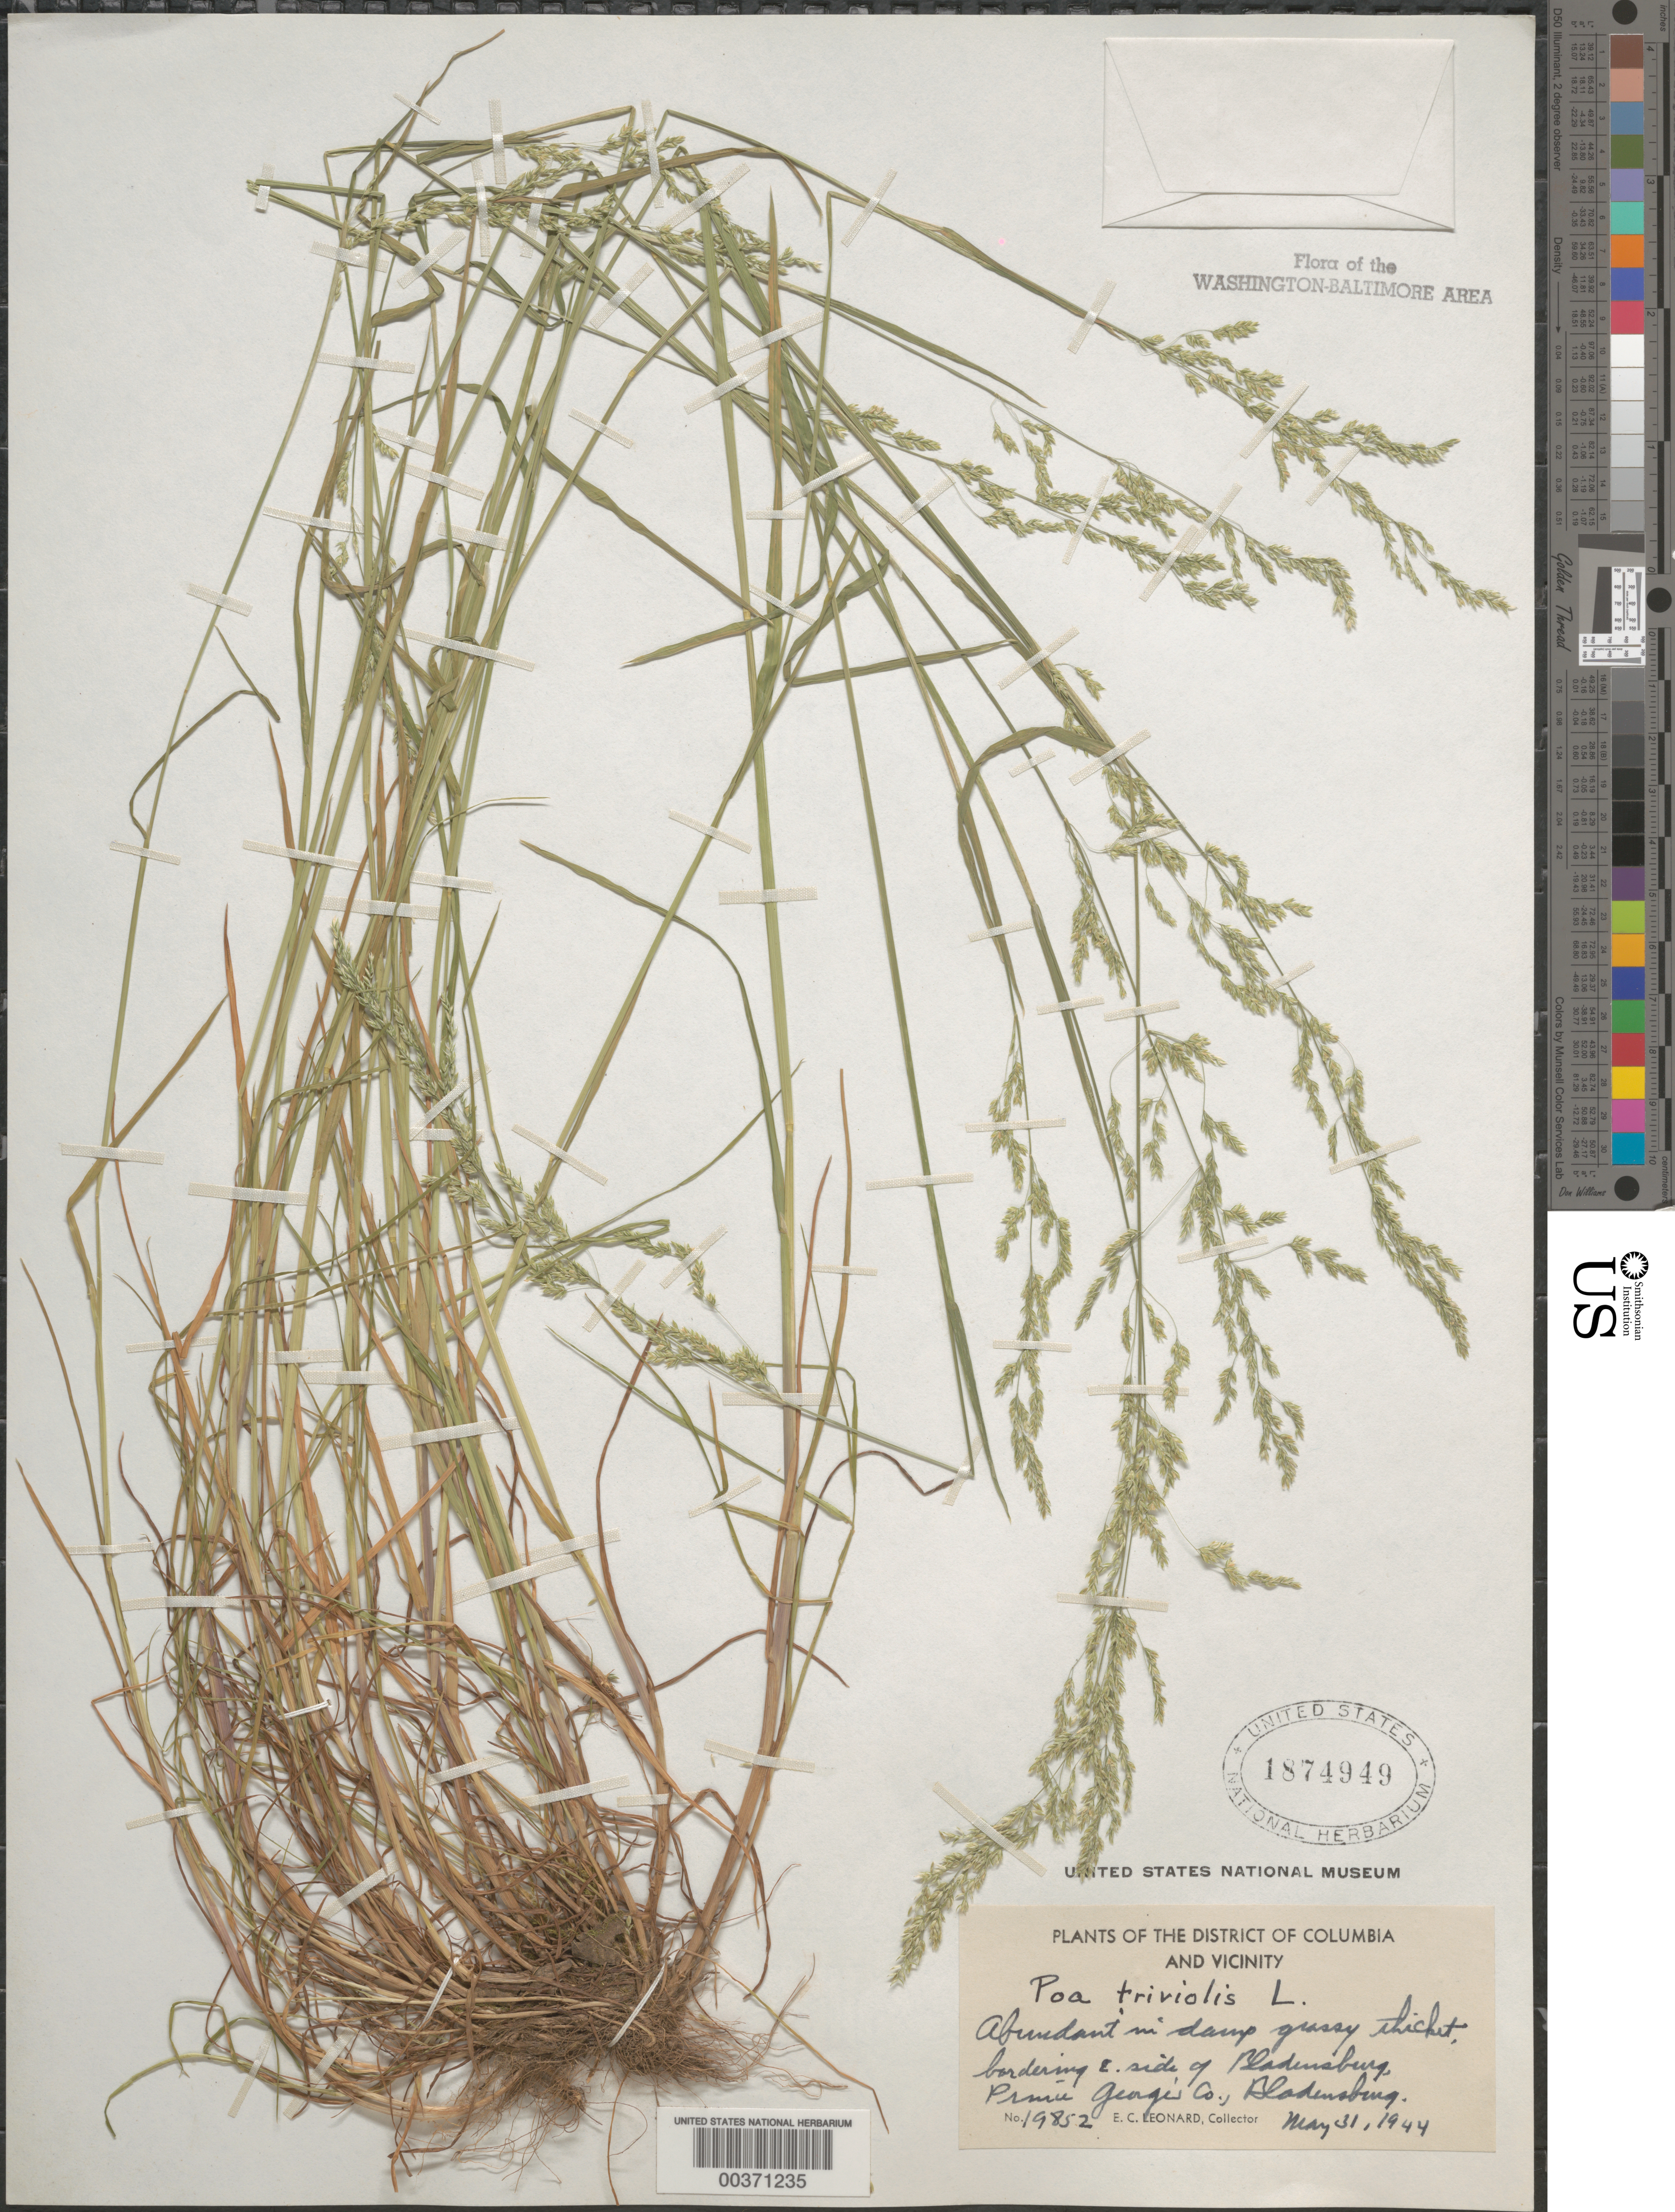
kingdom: Plantae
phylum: Tracheophyta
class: Liliopsida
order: Poales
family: Poaceae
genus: Poa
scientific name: Poa trivialis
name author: L.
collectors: E. C. Leonard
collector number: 19852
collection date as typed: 31 May 1944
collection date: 1944-05-31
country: United States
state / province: Maryland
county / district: Prince George's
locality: Bladensburg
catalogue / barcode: US 1874949